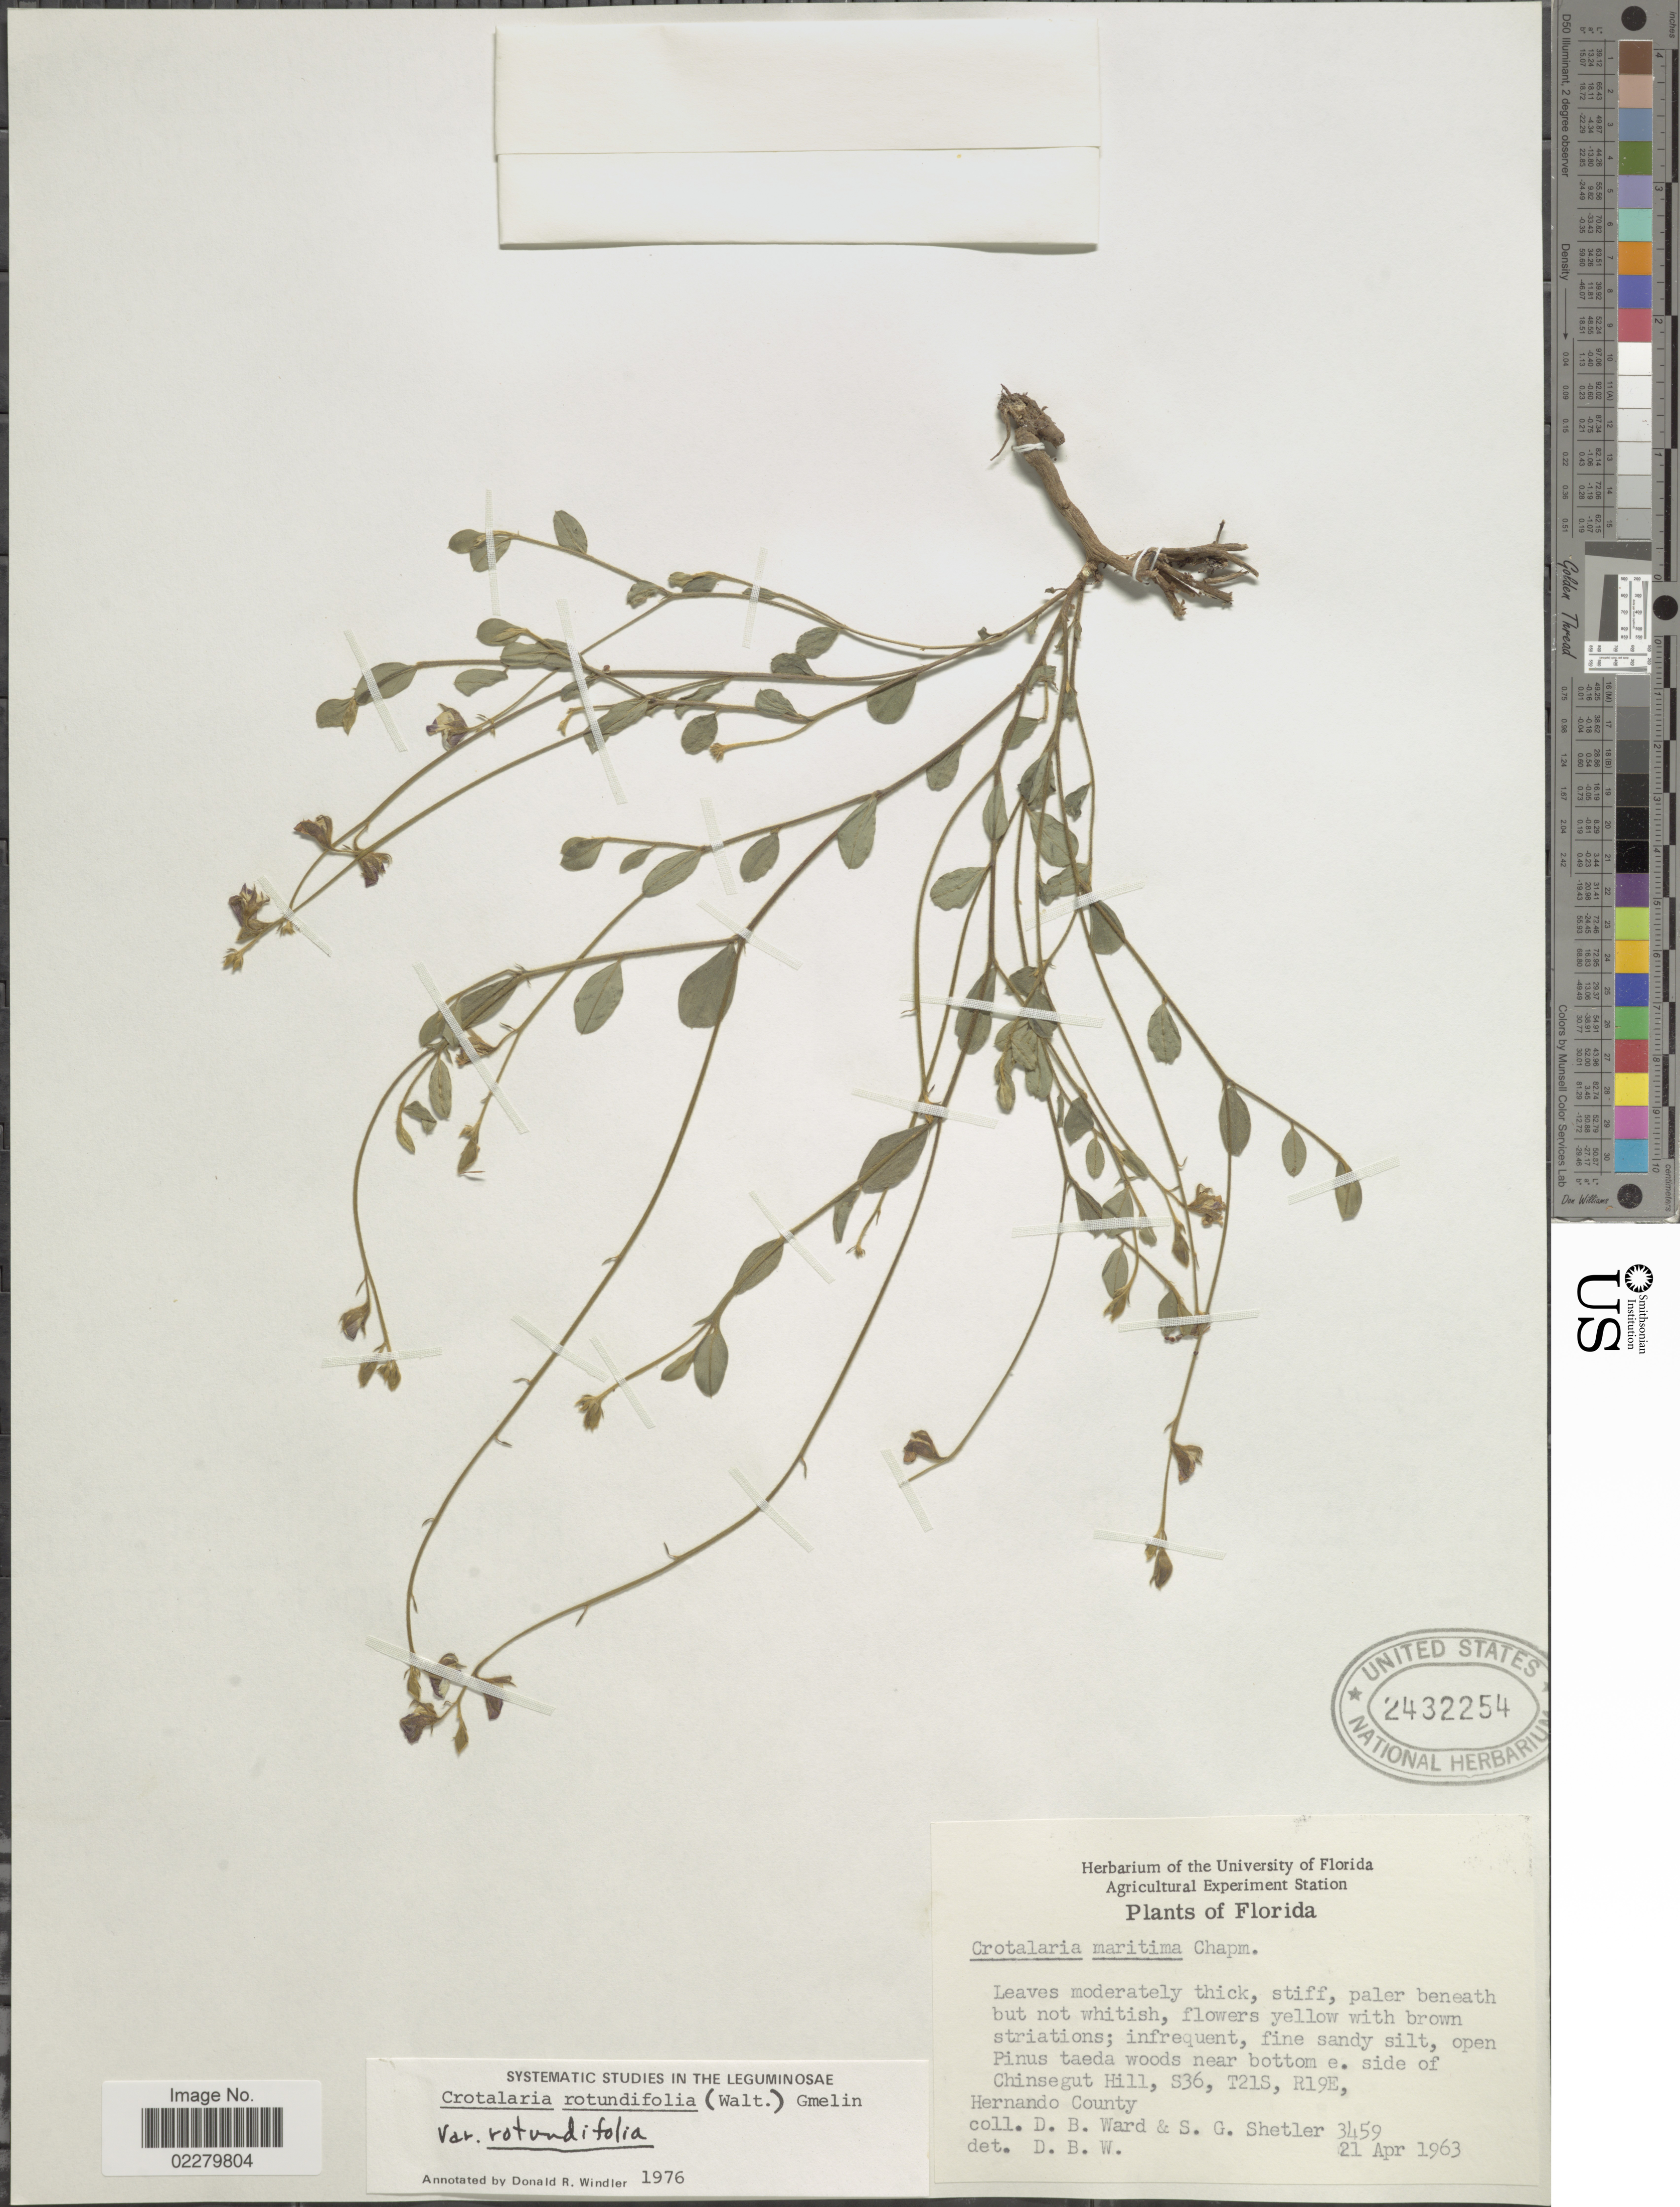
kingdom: Plantae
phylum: Tracheophyta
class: Magnoliopsida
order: Fabales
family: Fabaceae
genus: Crotalaria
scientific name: Crotalaria rotundifolia var. rotundifolia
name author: (Walter) J.F. Gmel.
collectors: D. B. Ward & S. Shetler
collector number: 3459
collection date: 1963-04-21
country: United States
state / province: Florida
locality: Open Pinus taeda woods near bottom e. side of Chinsegut Hill, S36, T21S, R19E, Hernando County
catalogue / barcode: US 2432254